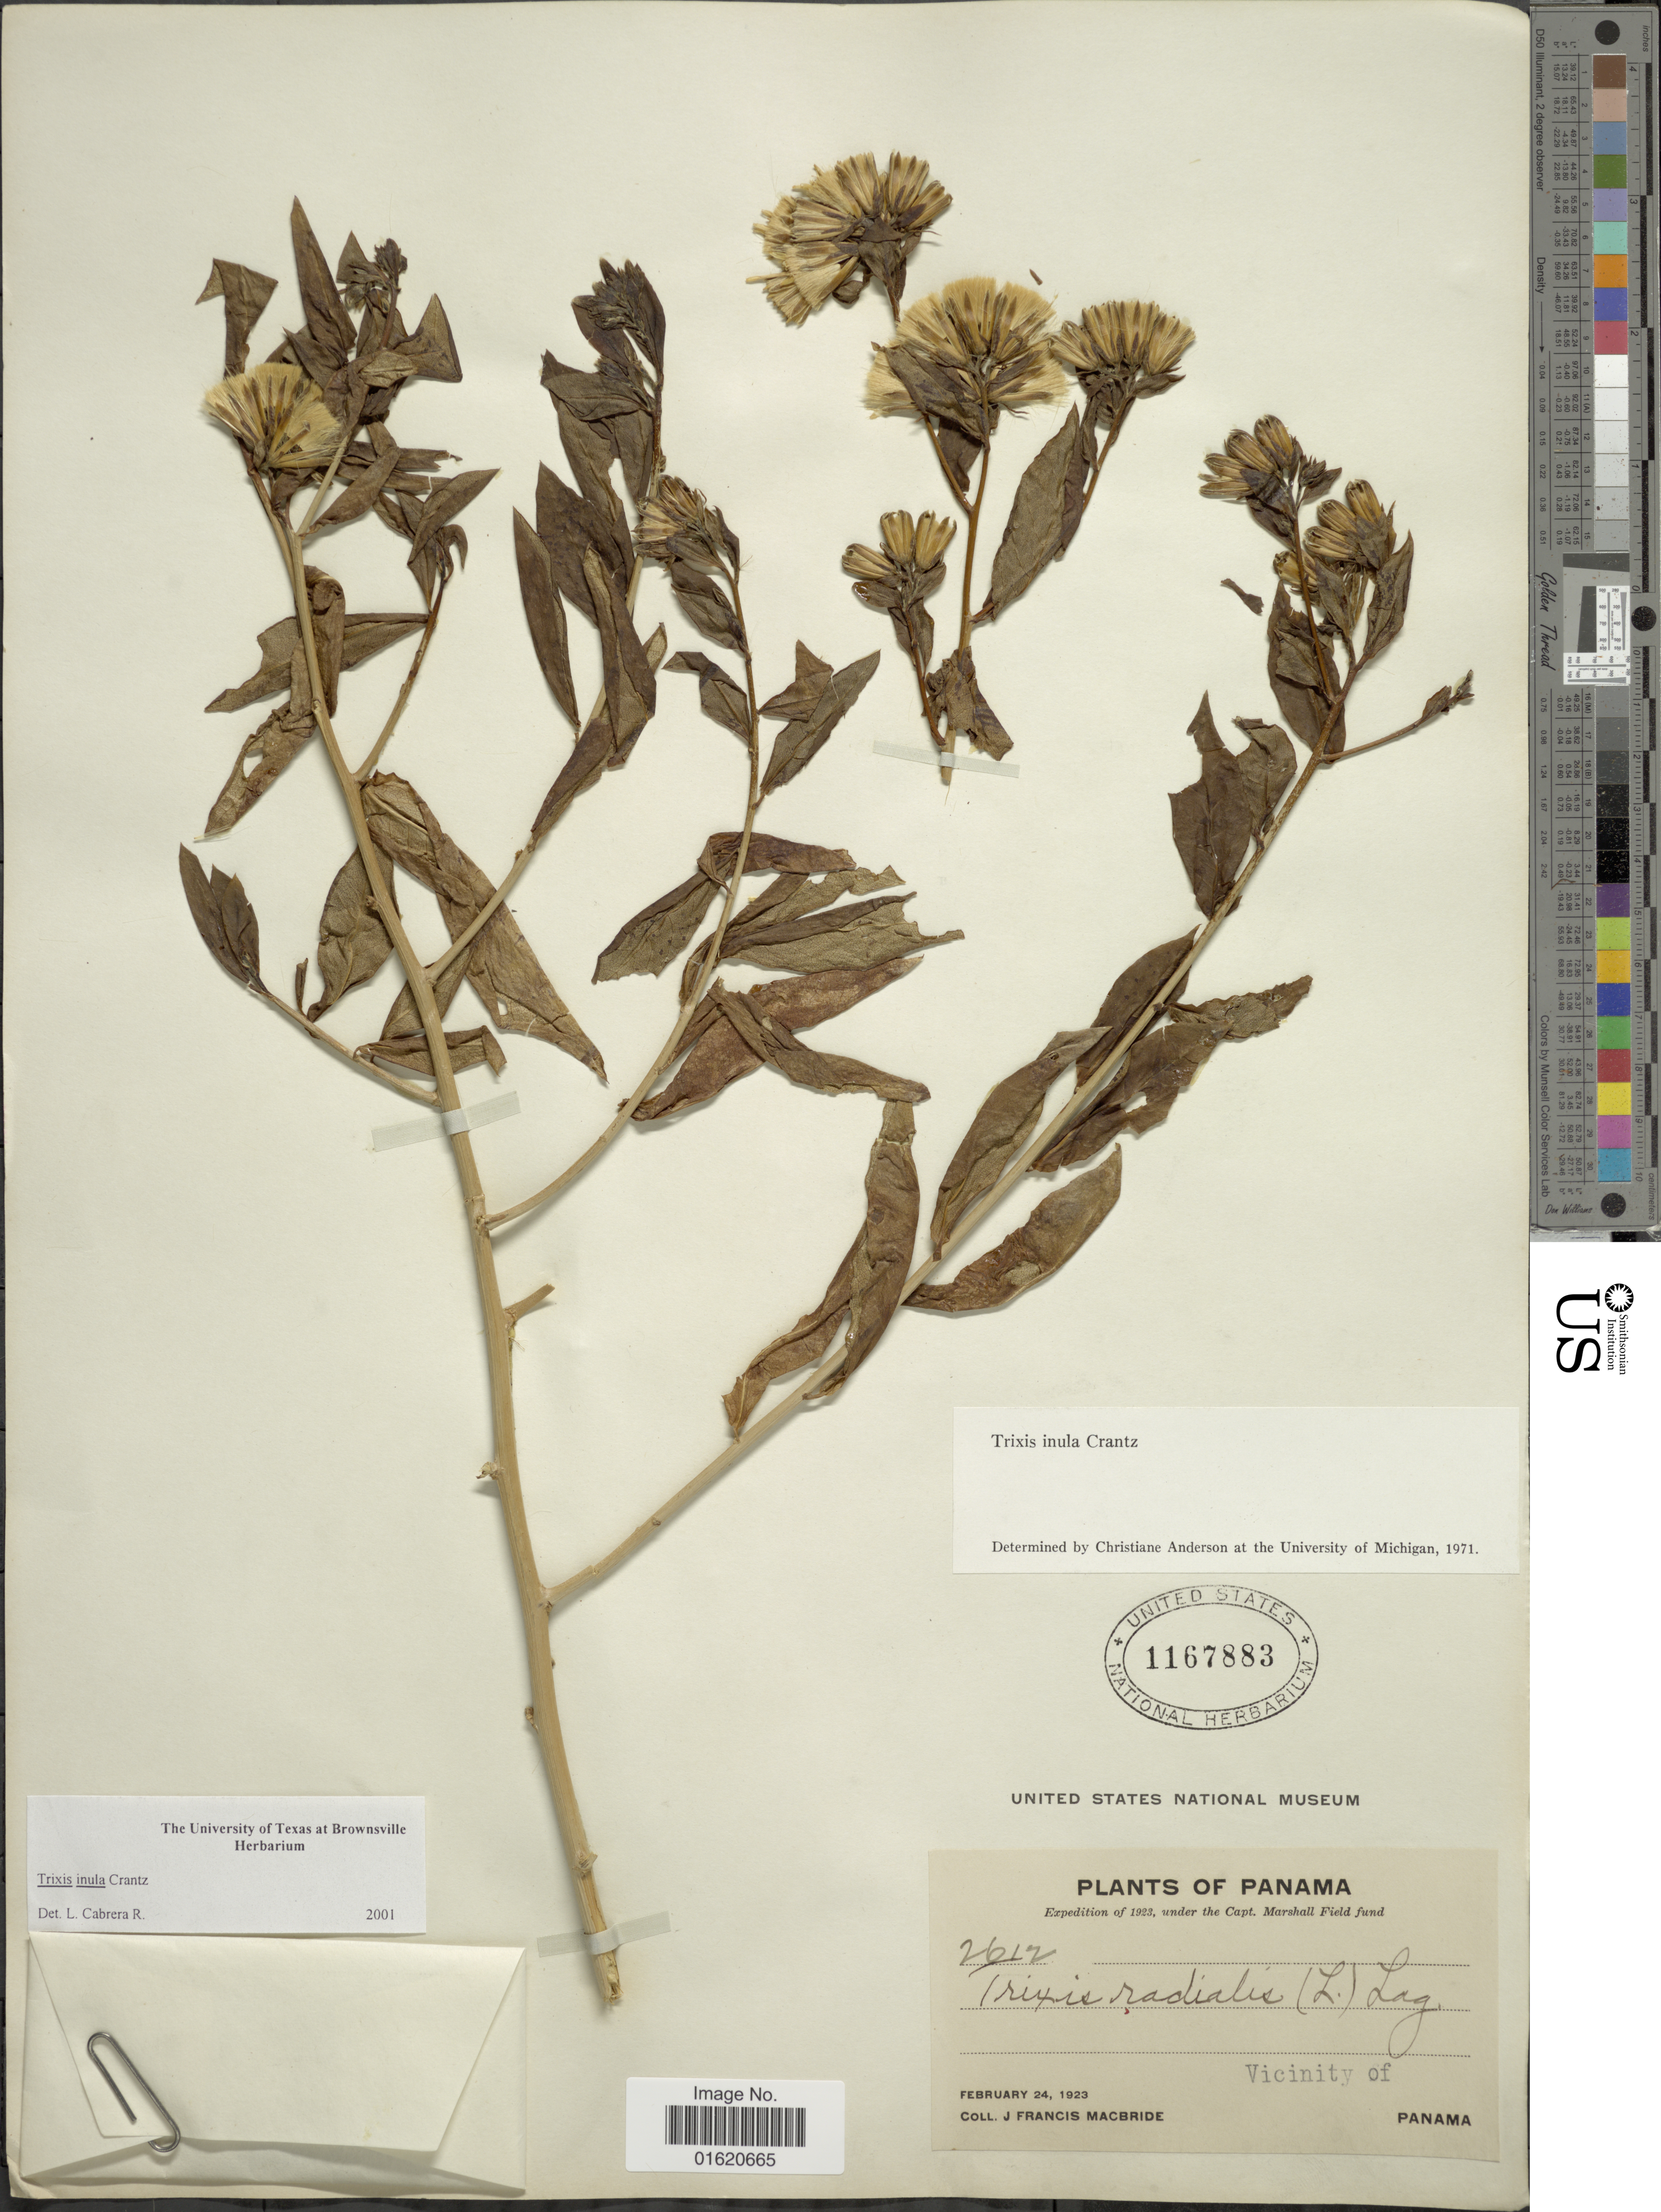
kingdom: Plantae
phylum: Tracheophyta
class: Magnoliopsida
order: Asterales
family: Asteraceae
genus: Trixis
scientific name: Trixis inula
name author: Crantz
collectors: J. F. Macbride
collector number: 2612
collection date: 1923-02-24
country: Panama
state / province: Panamá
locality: Vicinity of Panama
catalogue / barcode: US 1167883